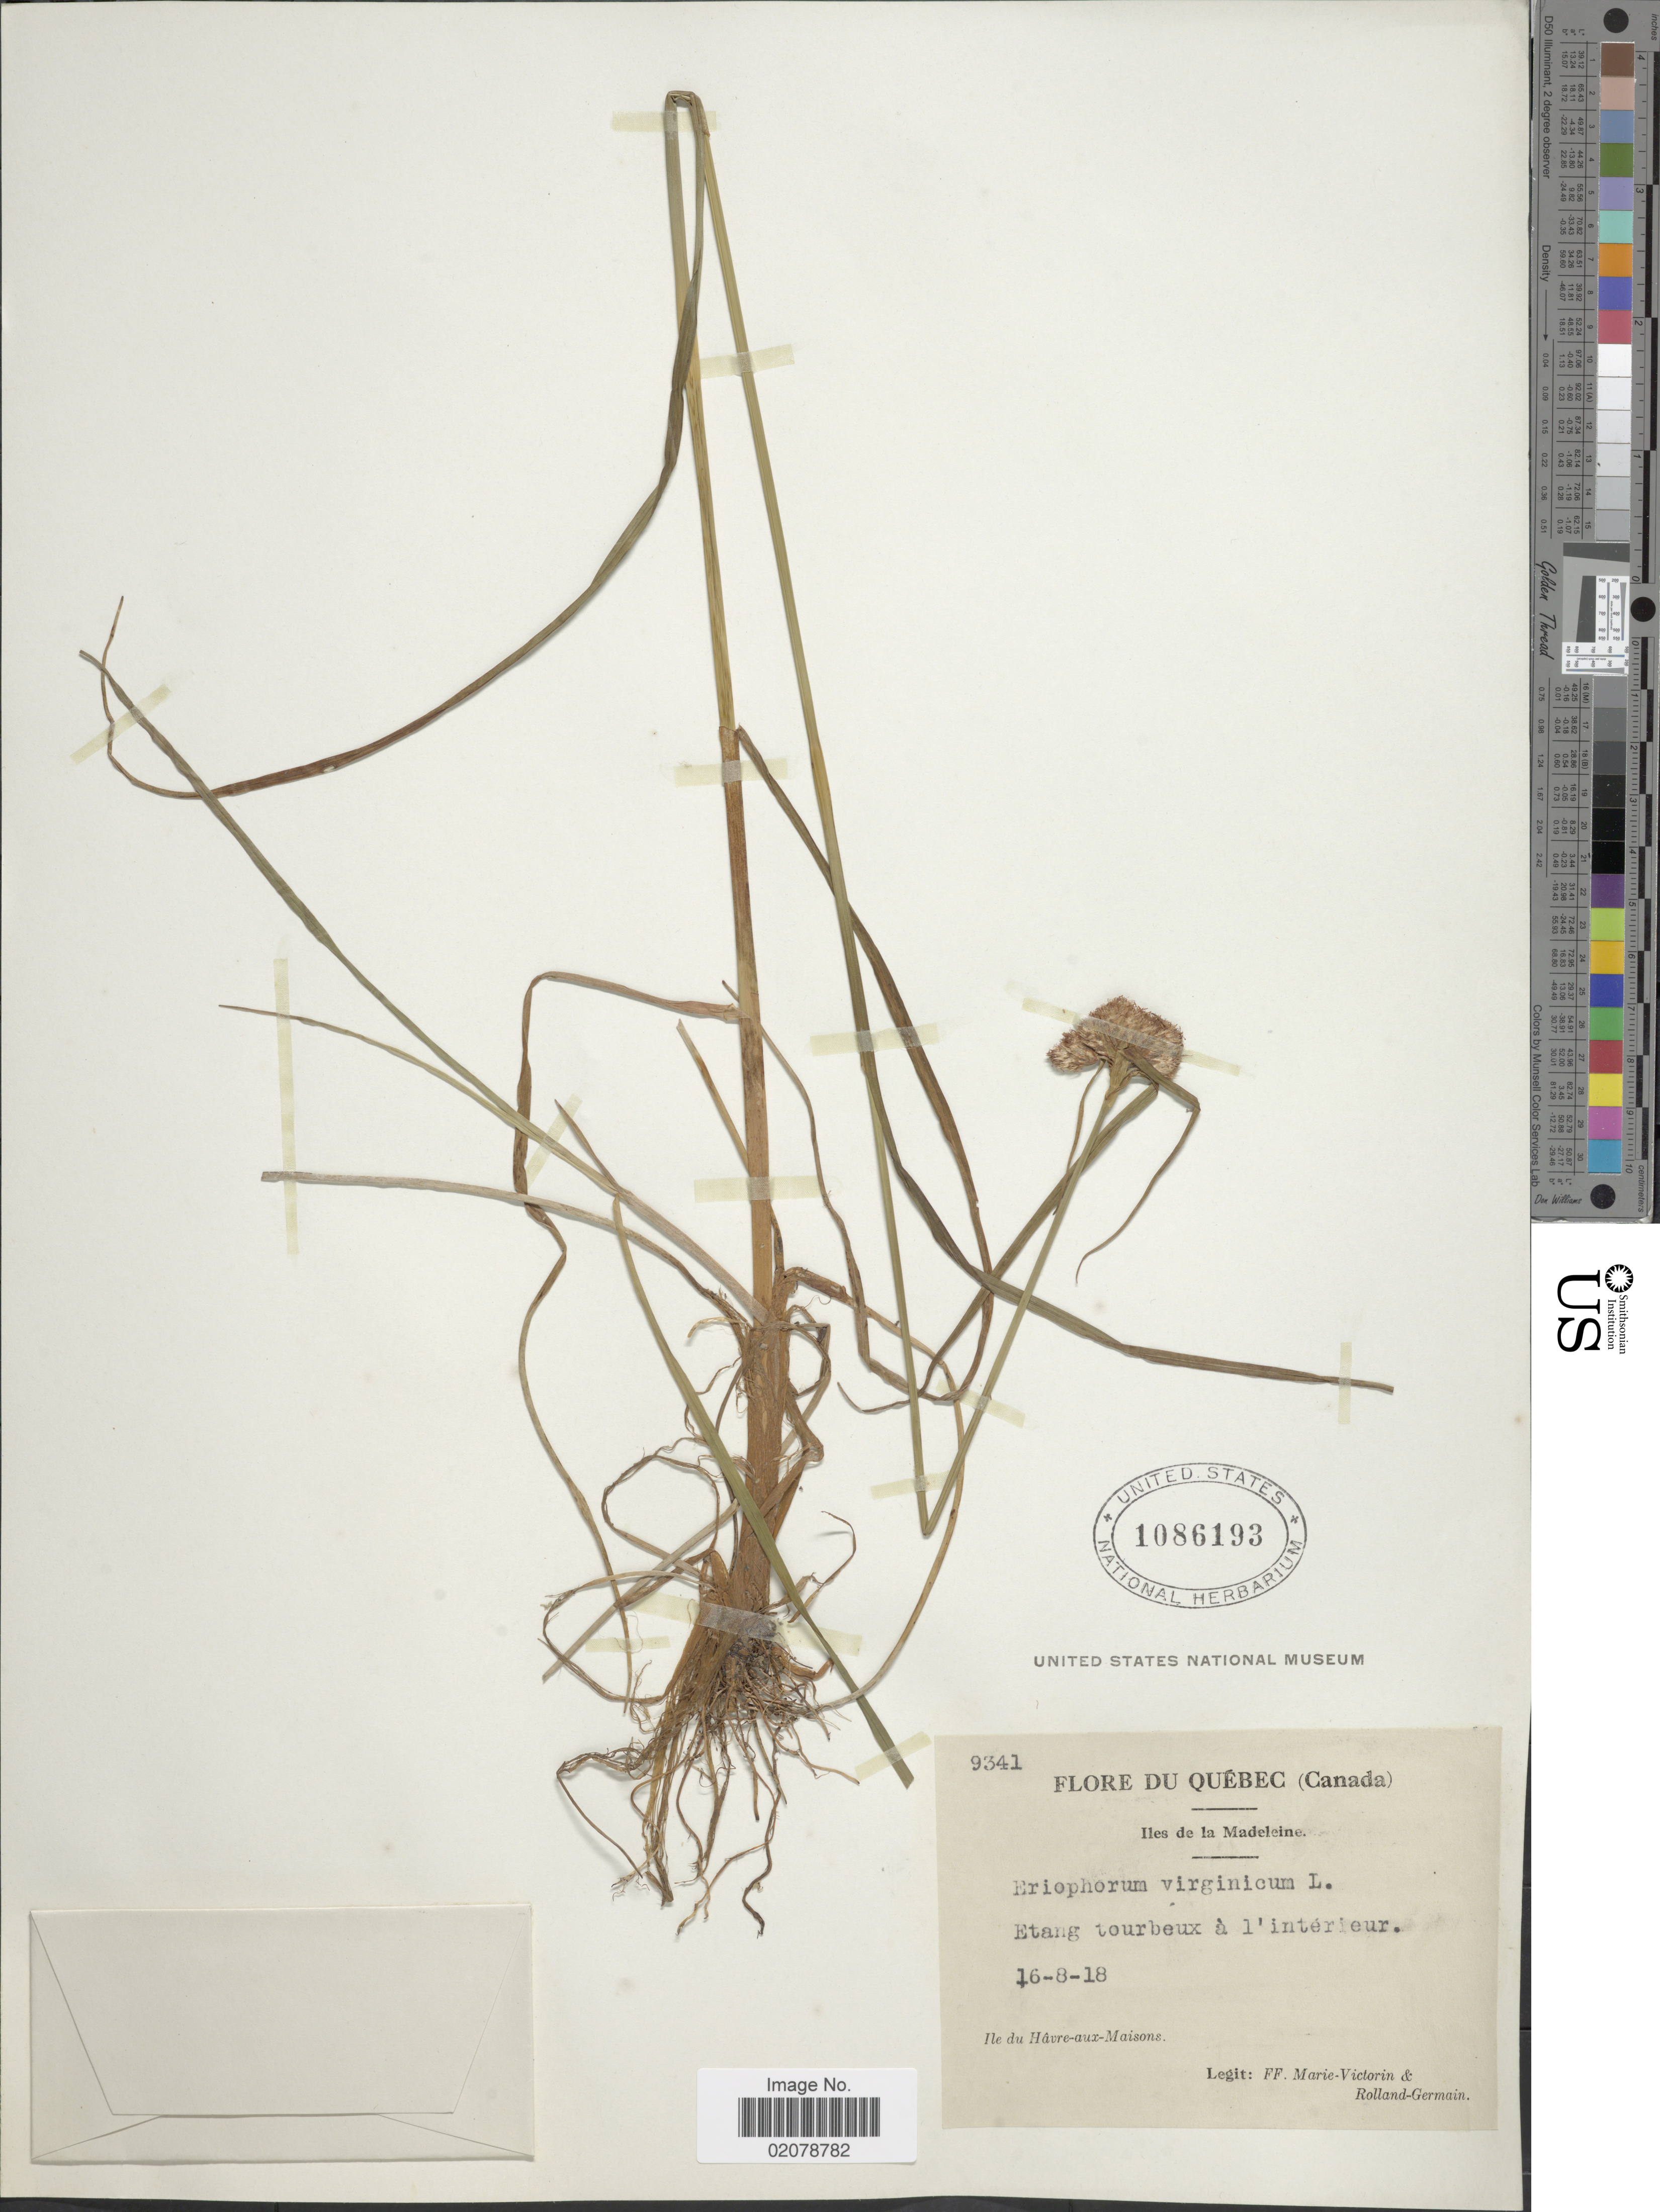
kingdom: Plantae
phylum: Tracheophyta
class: Liliopsida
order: Poales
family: Cyperaceae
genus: Eriophorum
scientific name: Eriophorum virginicum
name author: L.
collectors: F. Marie-Victorin & Rolland-Germain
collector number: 9341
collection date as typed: Transcribed d/m/y: 16/8/18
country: Canada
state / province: Quebec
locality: Ile du Hâvre-aux-Maisons. Iles de la Madeleine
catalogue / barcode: US 1086193